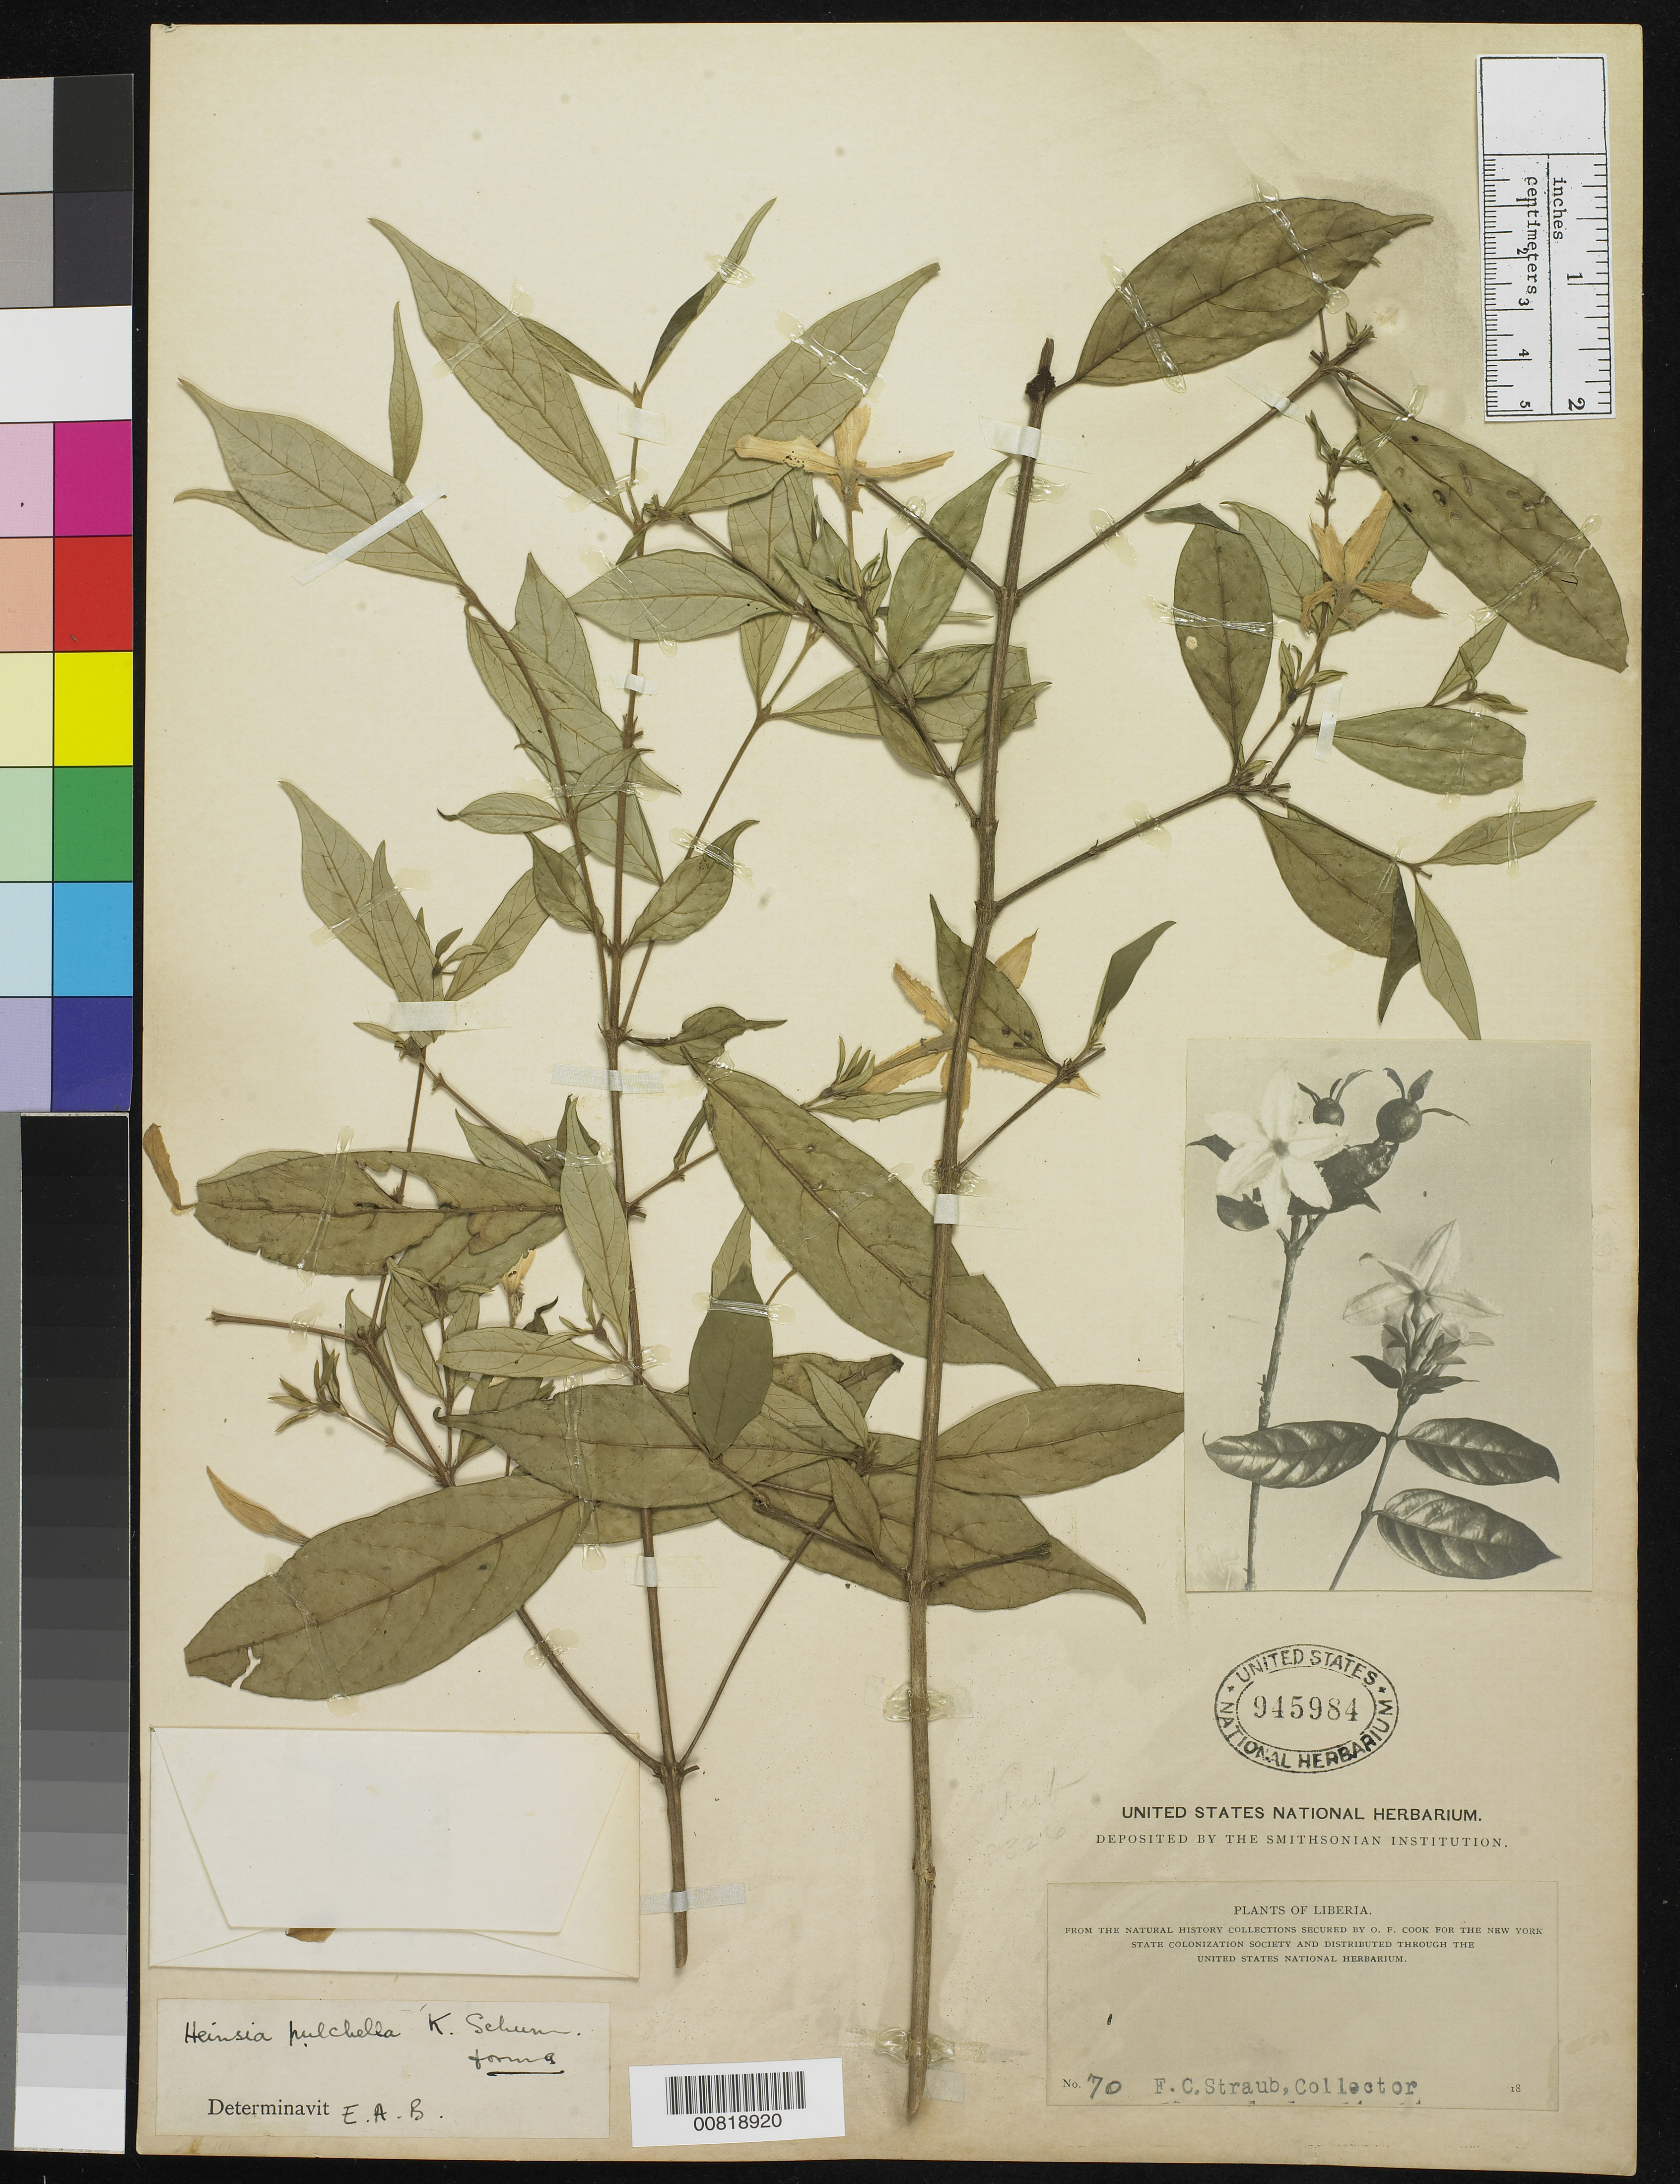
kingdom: Plantae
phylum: Tracheophyta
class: Magnoliopsida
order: Gentianales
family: Rubiaceae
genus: Heinsia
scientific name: Heinsia pulchella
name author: K. Schum.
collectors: F. Straub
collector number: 70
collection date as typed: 18--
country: Liberia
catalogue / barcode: US 945984